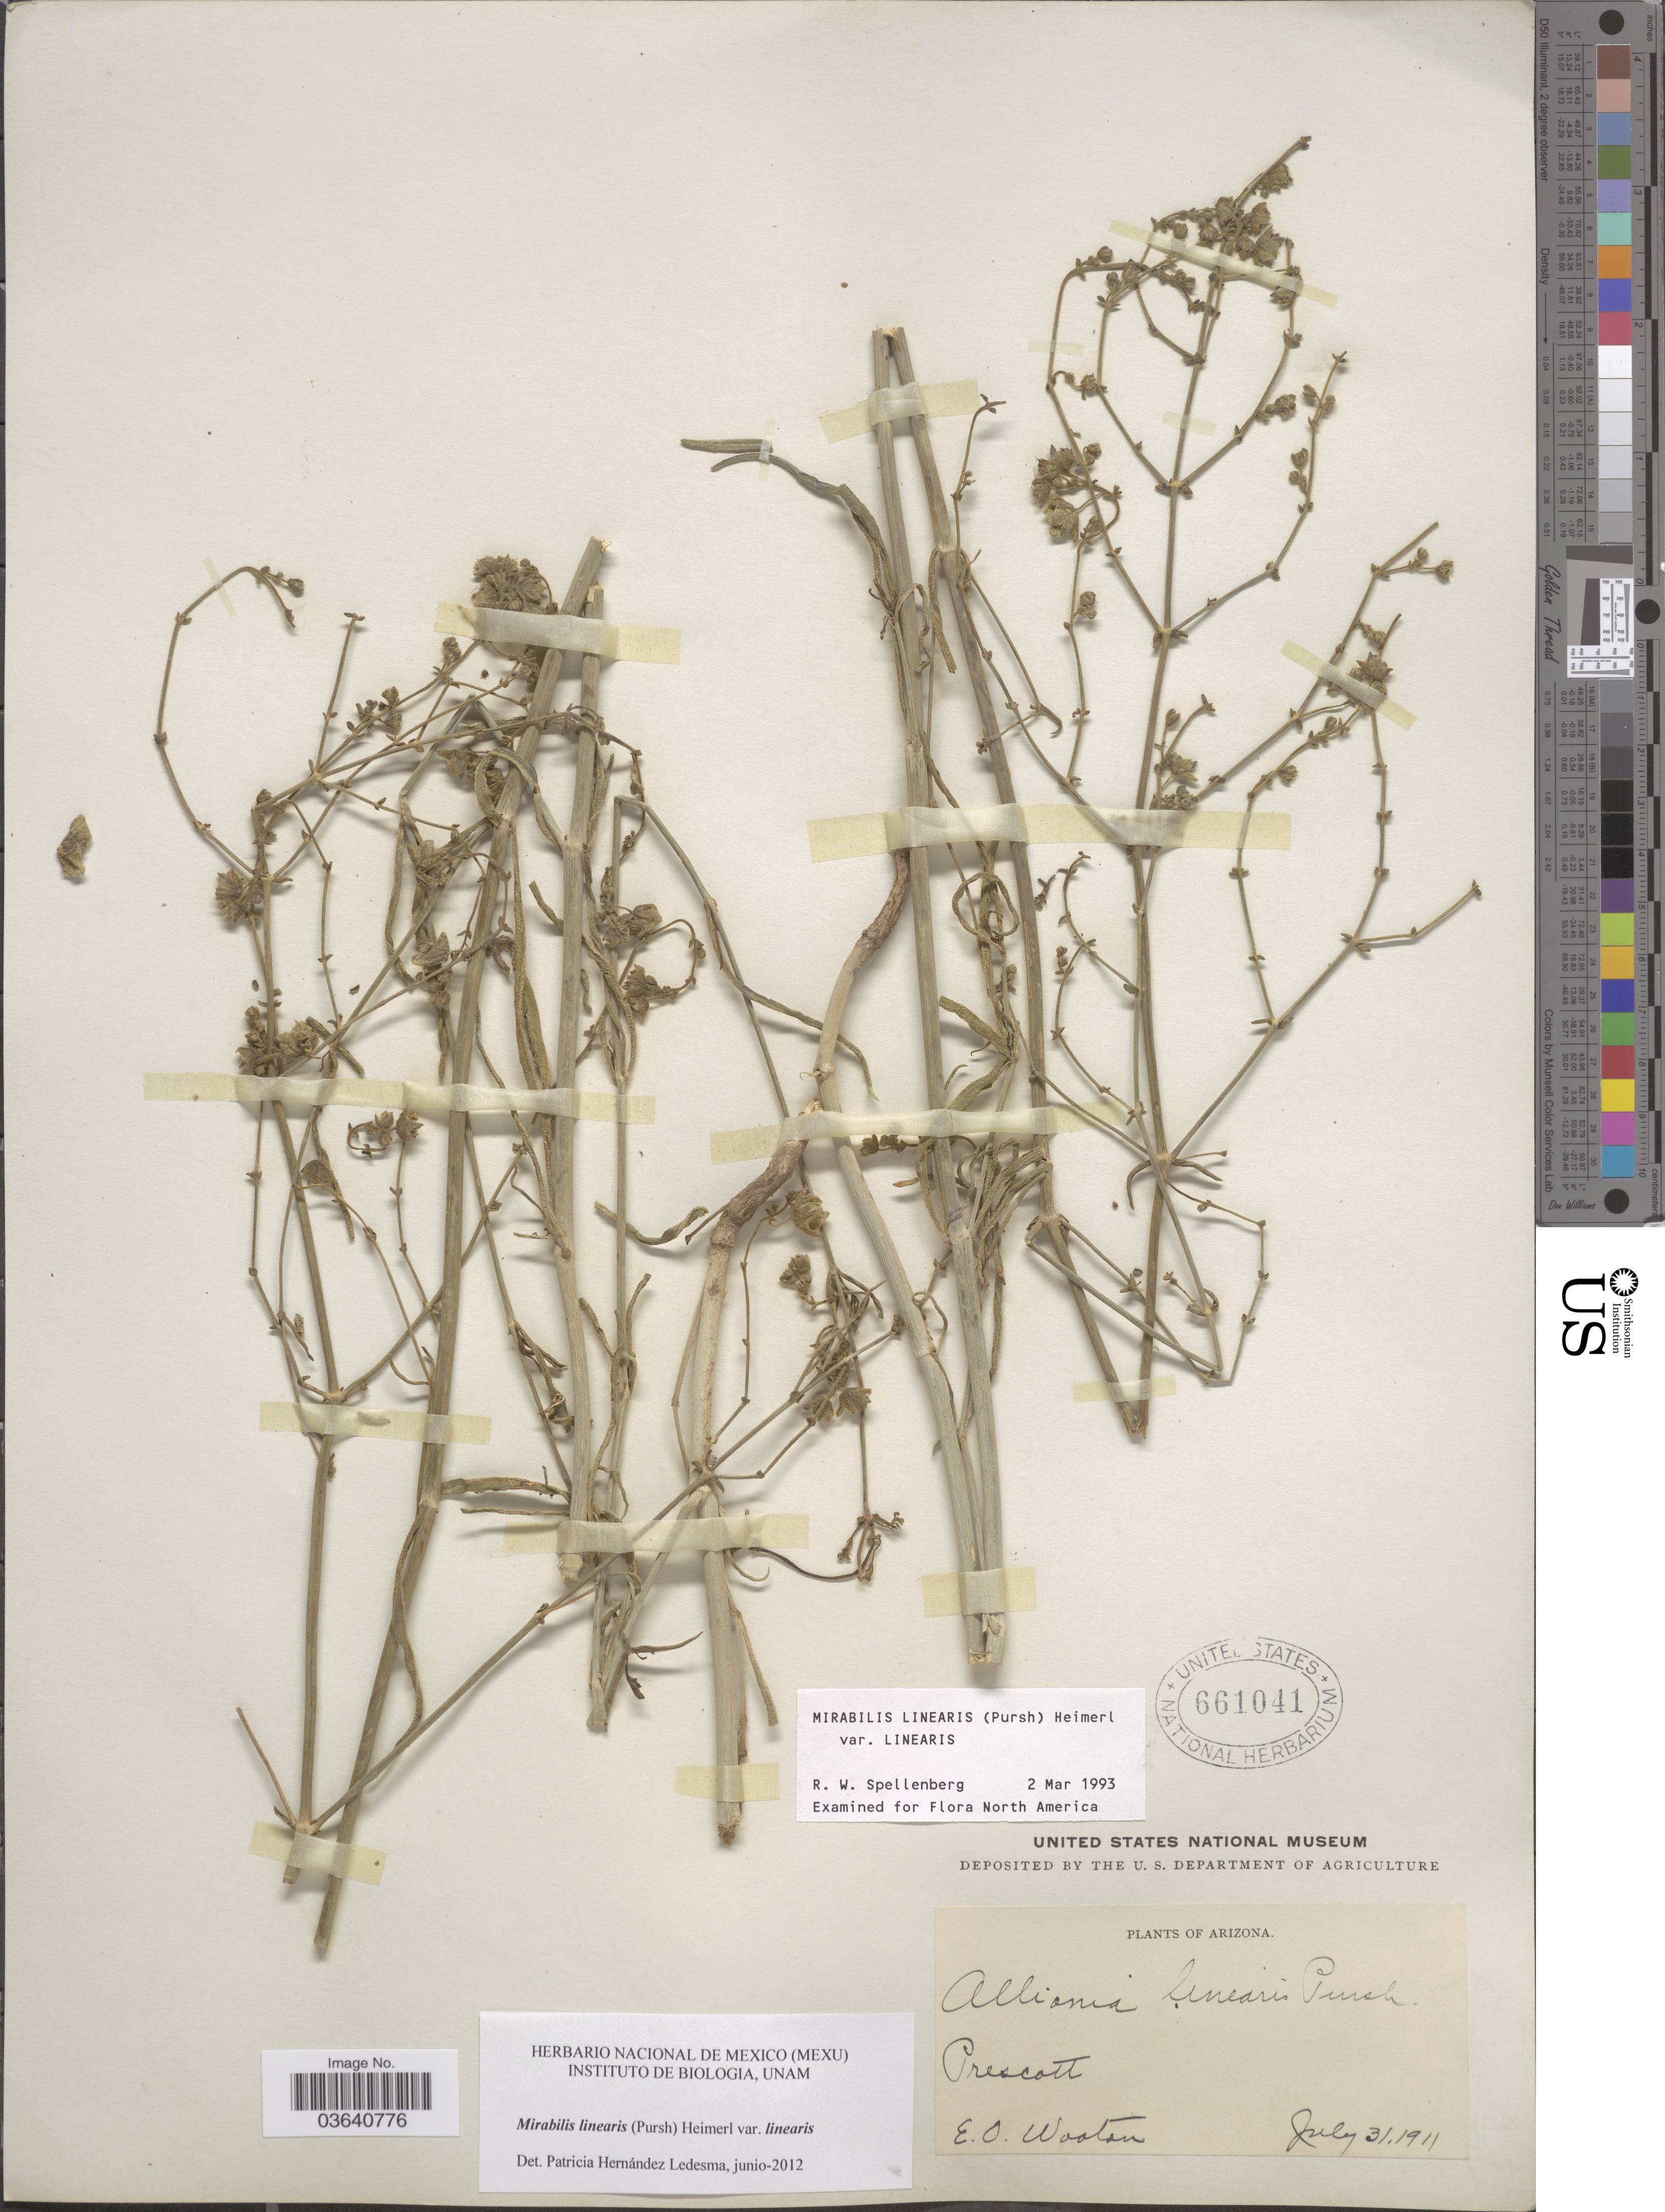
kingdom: Plantae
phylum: Tracheophyta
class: Magnoliopsida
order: Caryophyllales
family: Nyctaginaceae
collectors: E. O. Wooton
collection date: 1911-07-31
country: United States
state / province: Arizona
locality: Prescott.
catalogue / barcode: US 661041